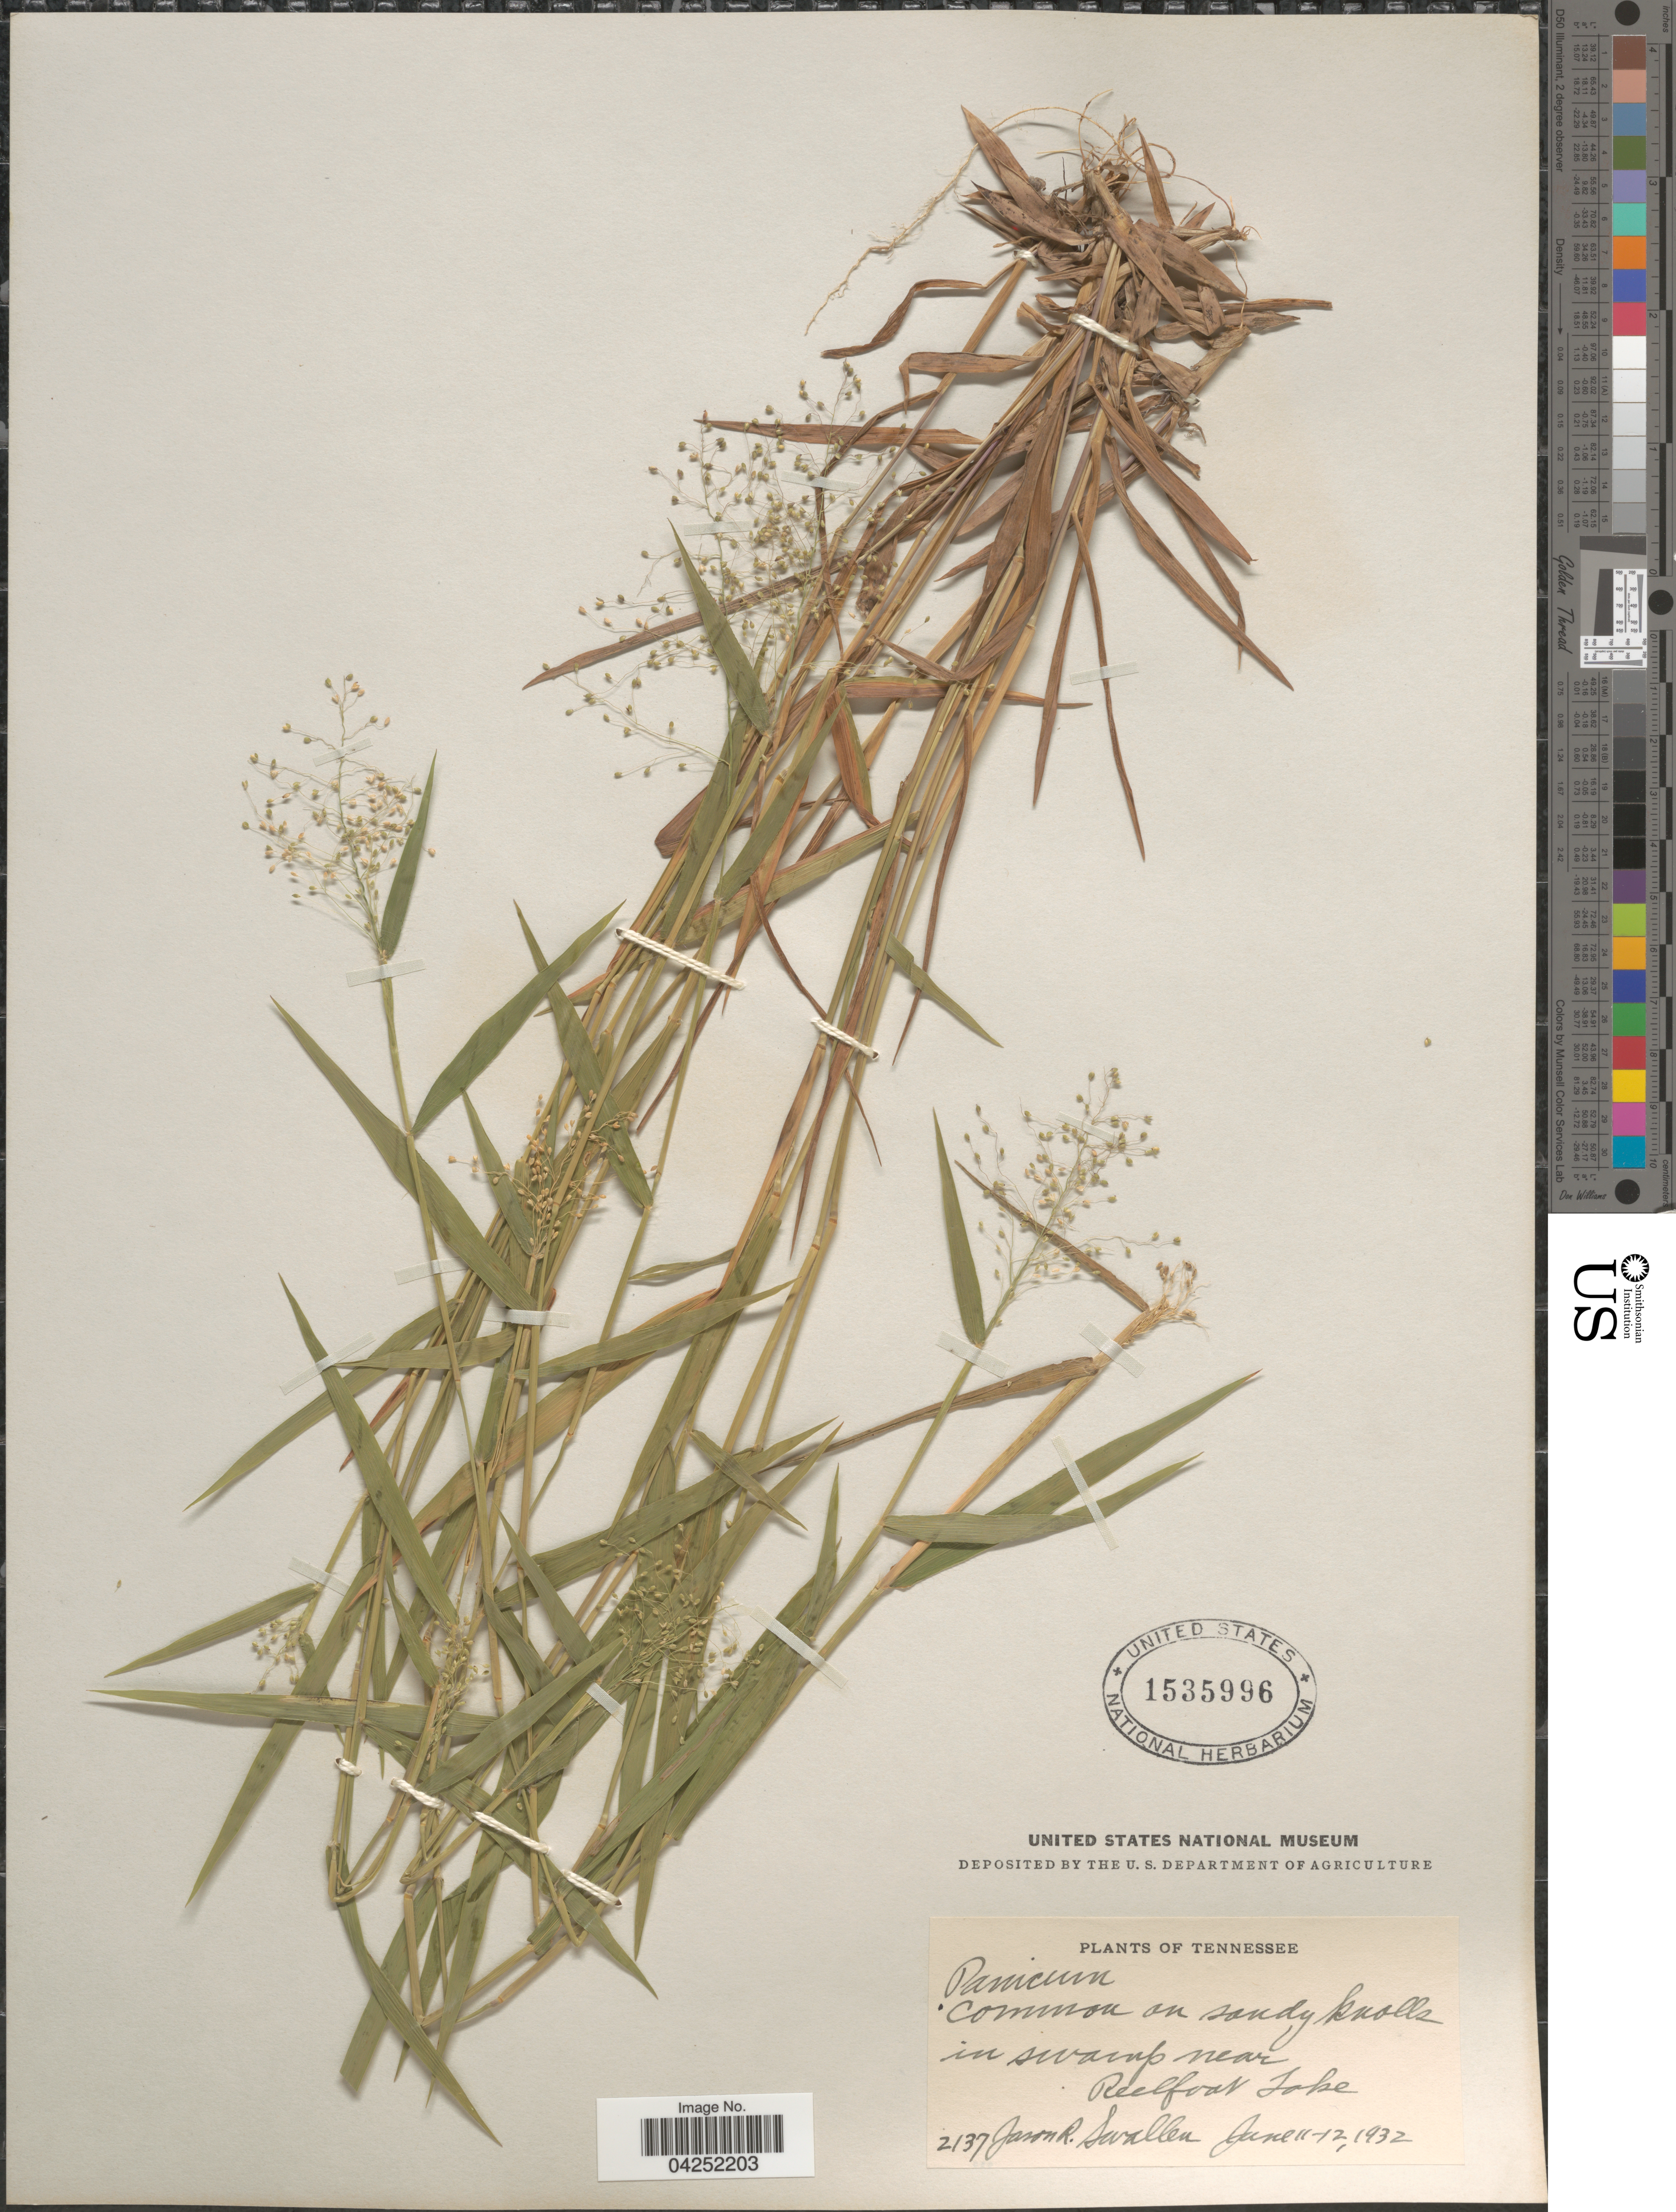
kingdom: Plantae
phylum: Tracheophyta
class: Liliopsida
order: Poales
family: Poaceae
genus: Dichanthelium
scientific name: Dichanthelium acuminatum var. lindheimeri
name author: (Nash) Gould & C.A. Clark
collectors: J. R. Swallen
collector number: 2137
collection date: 1932-06-12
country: United States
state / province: Tennessee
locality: Common on sandy knolls in swamp near Reelfoot Lake.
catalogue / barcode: US 1535996